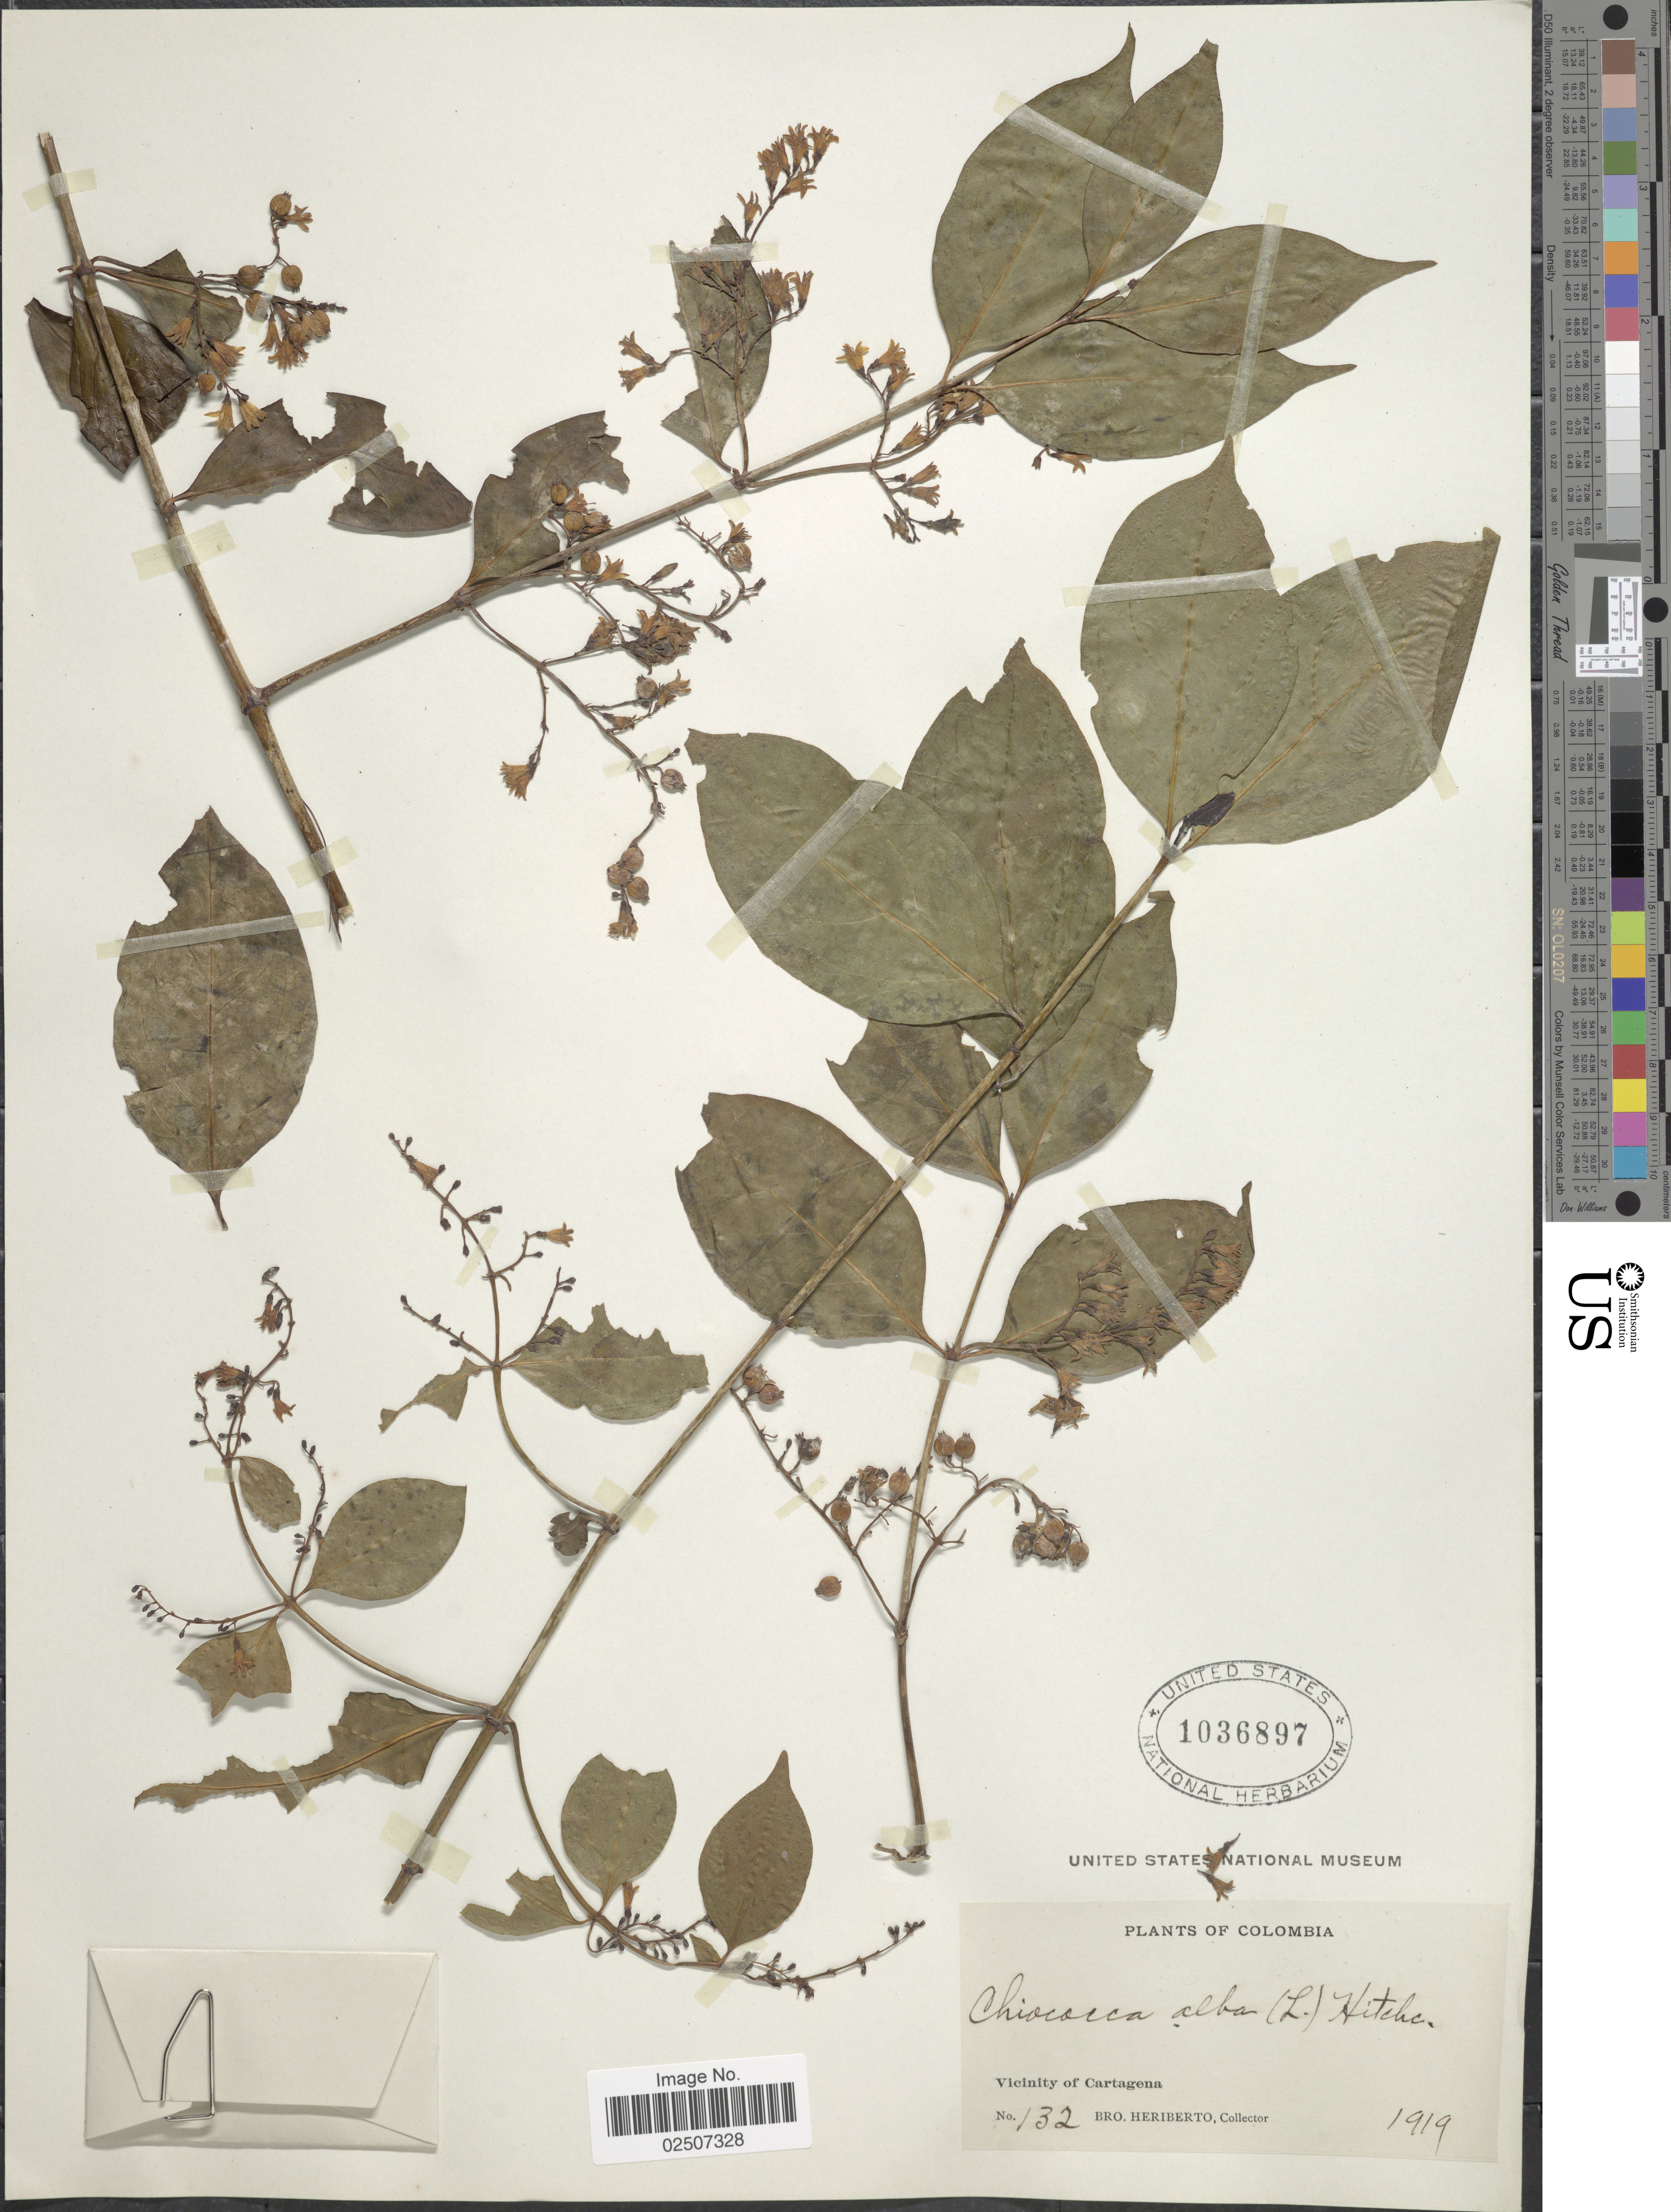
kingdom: Plantae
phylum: Tracheophyta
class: Magnoliopsida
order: Gentianales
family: Rubiaceae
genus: Chiococca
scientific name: Chiococca alba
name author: (L.) Hitchc.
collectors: B. Heriberto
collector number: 132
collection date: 1919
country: Colombia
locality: Vicinity of Cartagena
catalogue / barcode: US 1036897